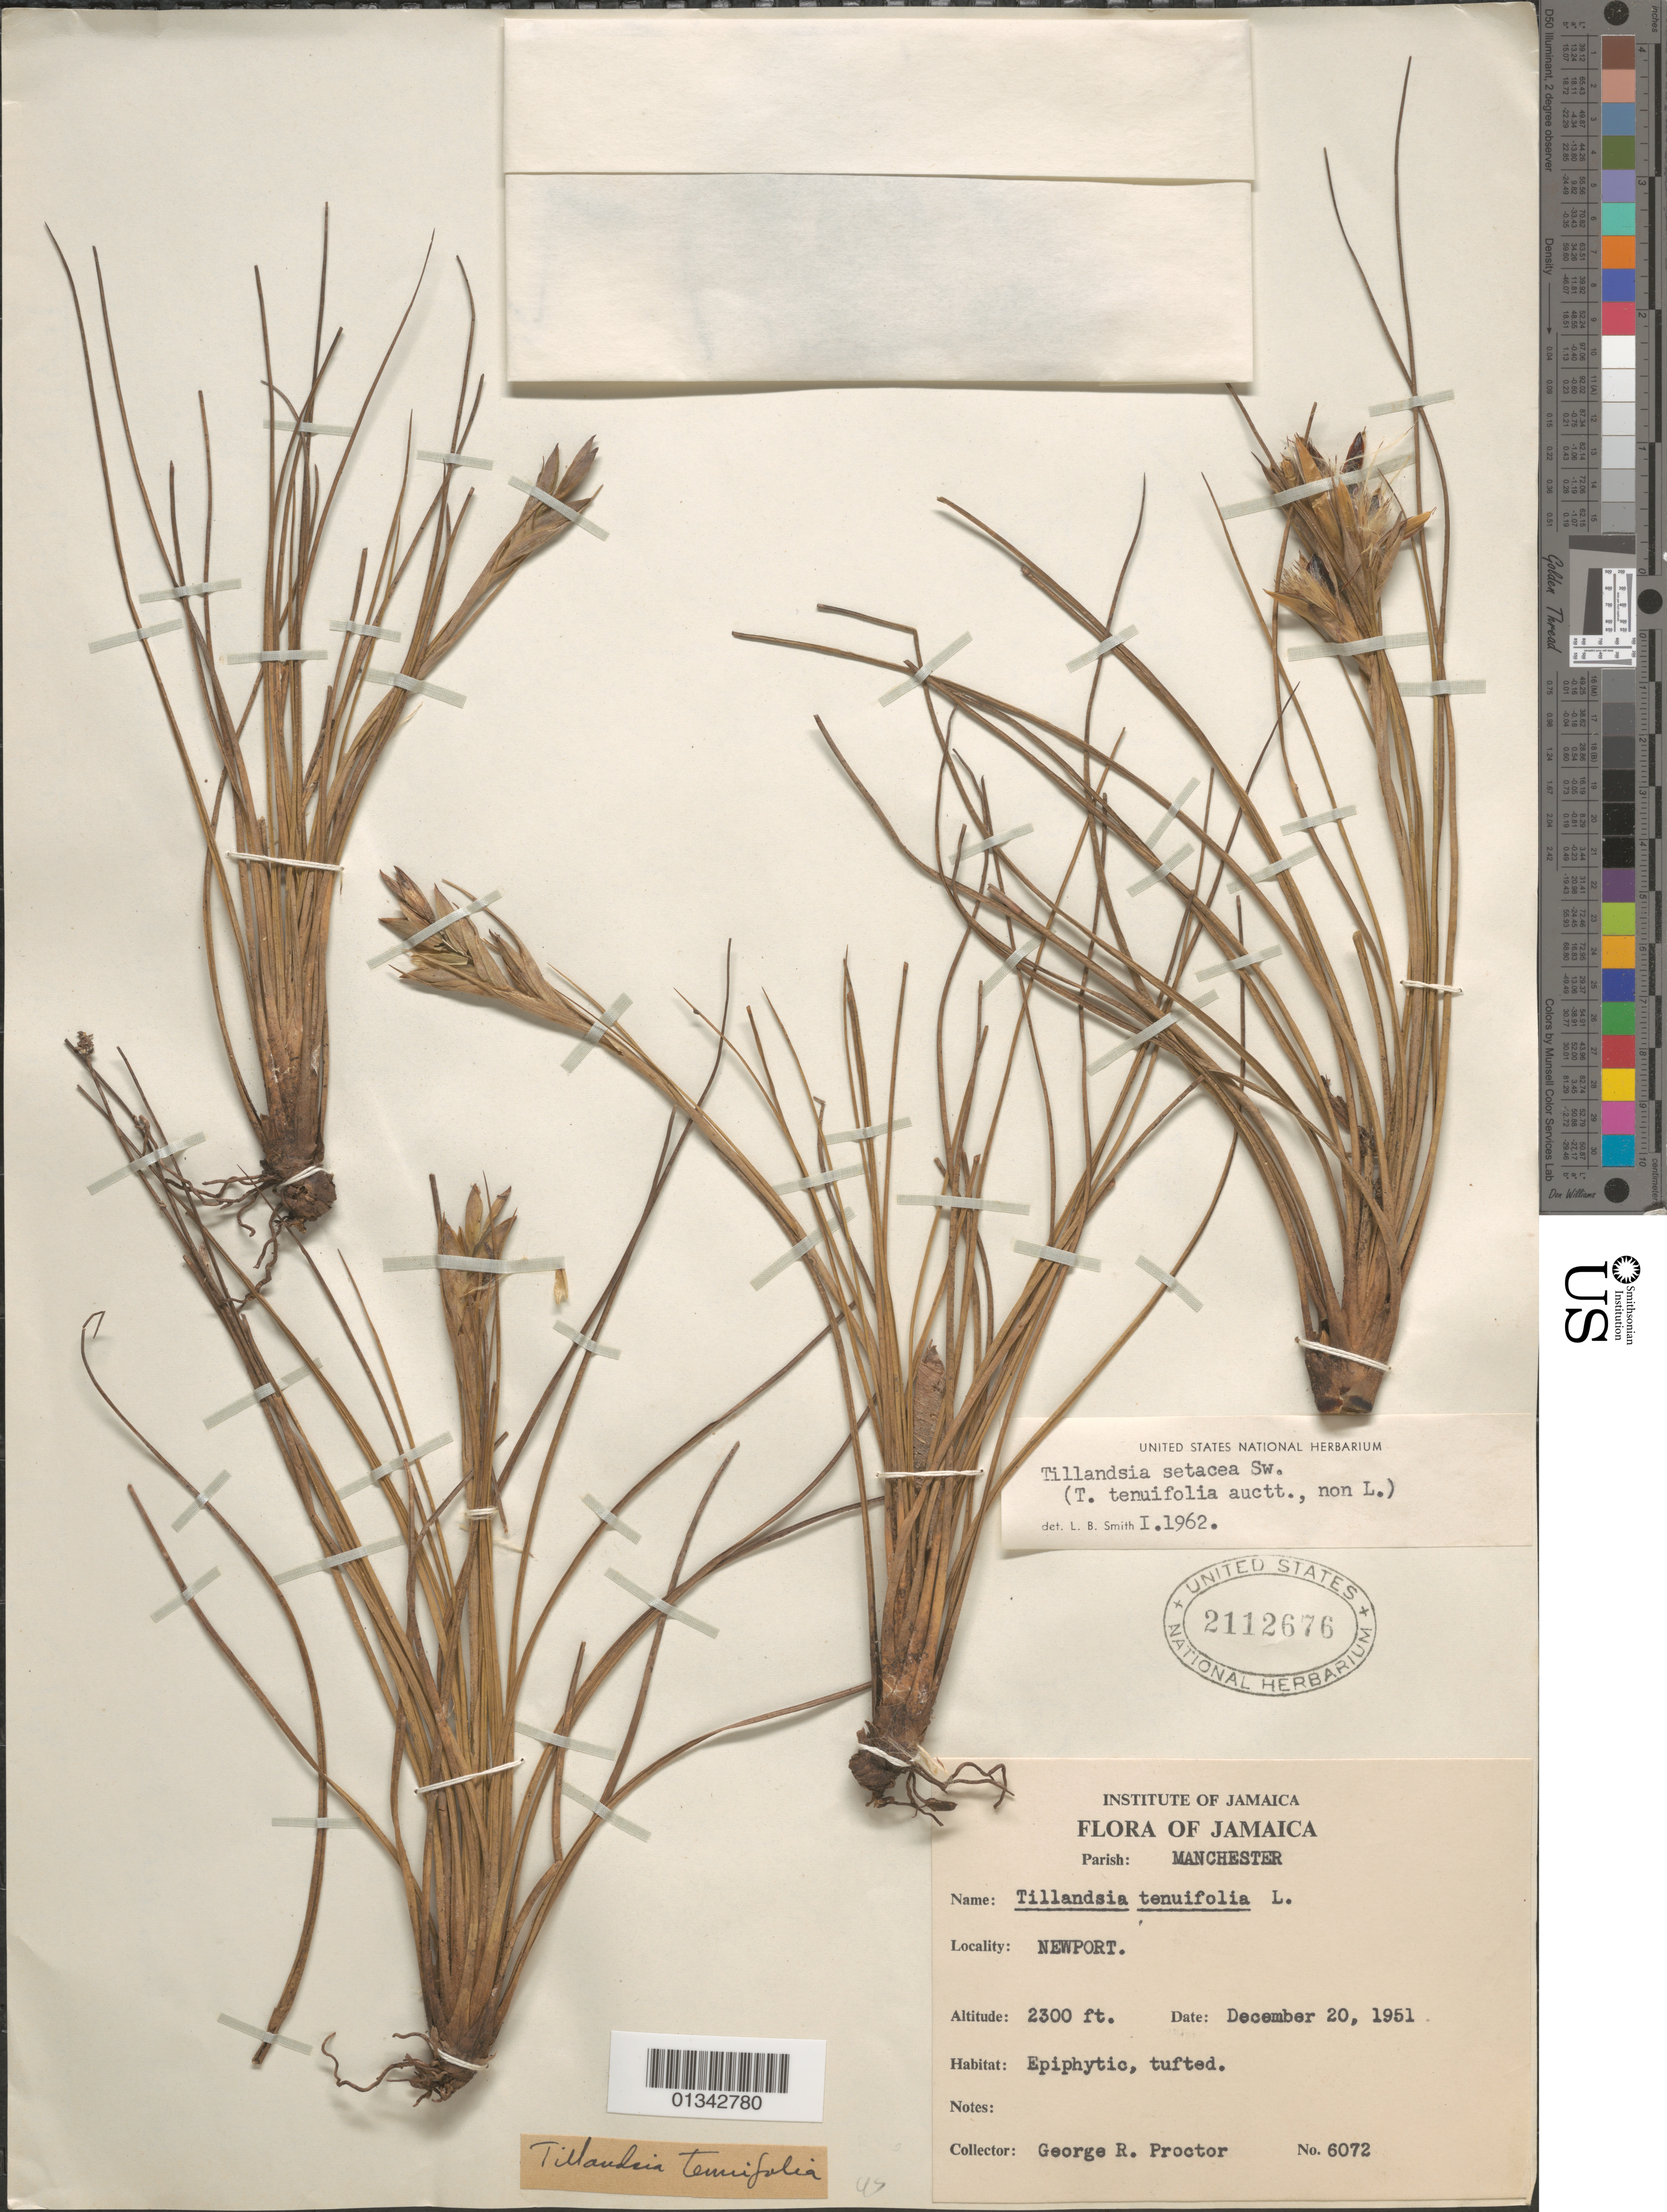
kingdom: Plantae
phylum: Tracheophyta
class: Liliopsida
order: Poales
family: Bromeliaceae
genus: Tillandsia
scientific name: Tillandsia setacea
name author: Sw.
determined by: Smith, Lyman B., (US), NMNH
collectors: G. R. Proctor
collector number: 6072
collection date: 1951-12-20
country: Jamaica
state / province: Manchester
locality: Newport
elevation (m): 701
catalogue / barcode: US 2112676